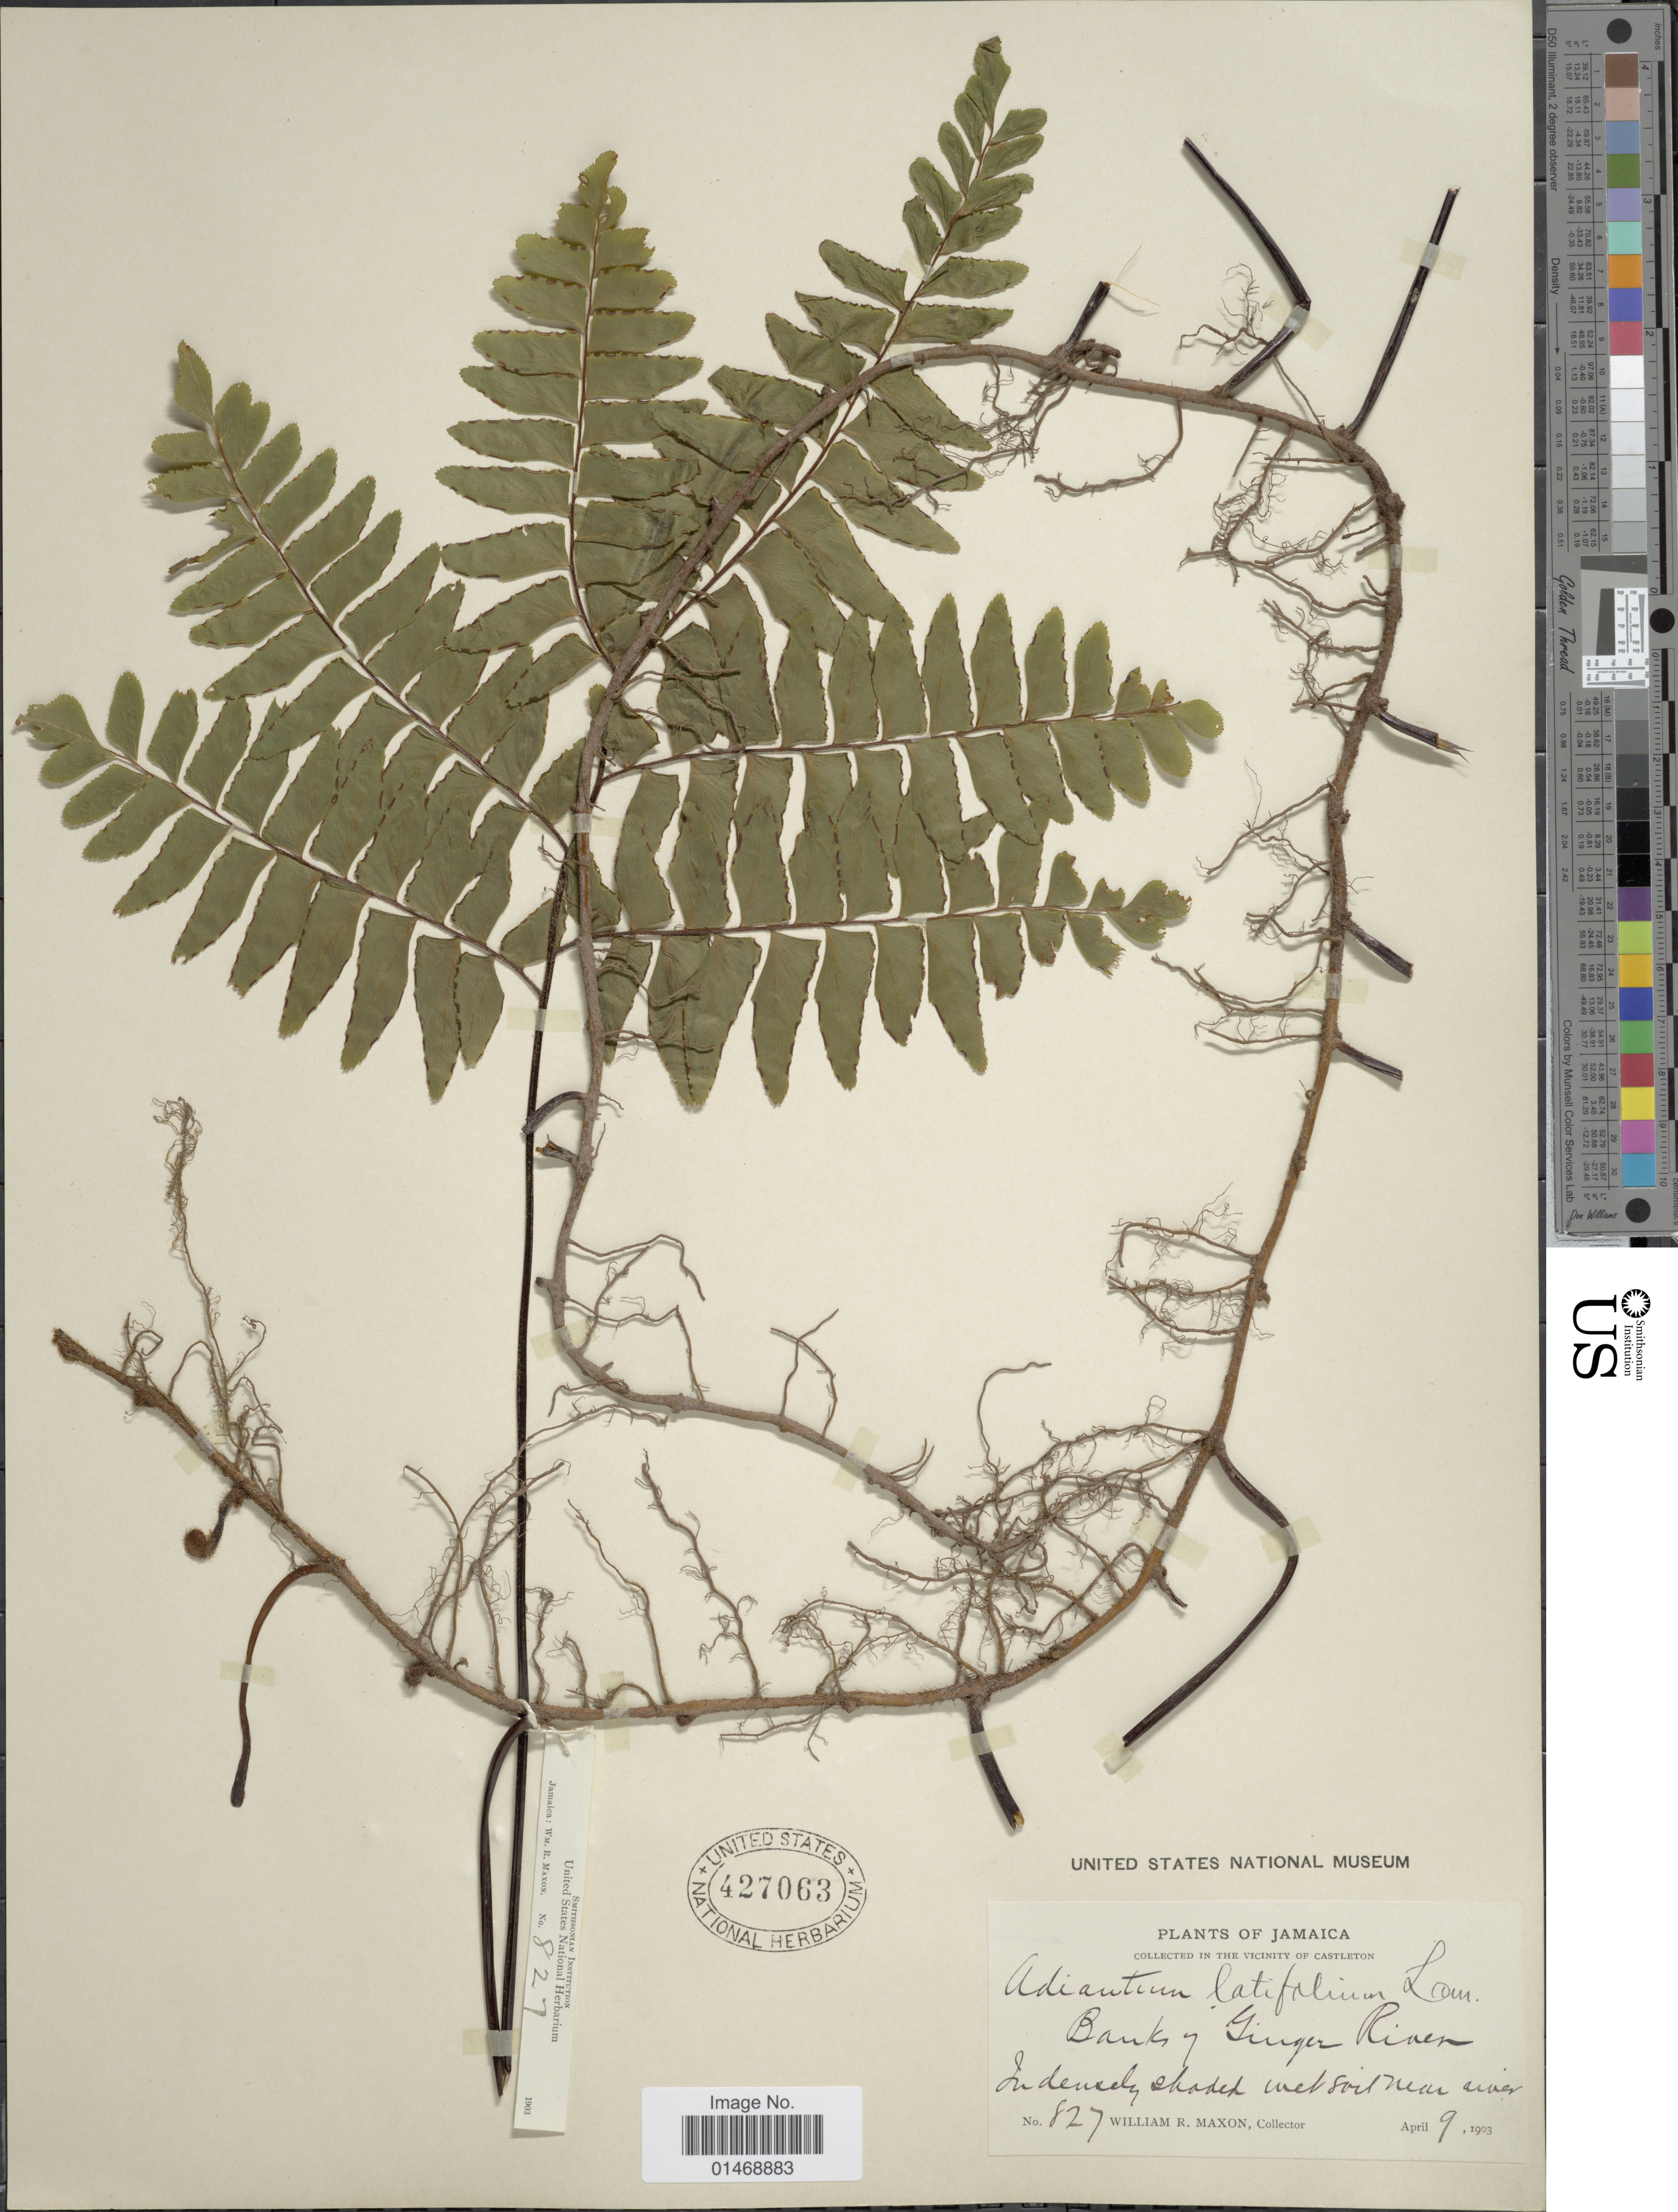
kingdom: Plantae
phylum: Tracheophyta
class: Polypodiopsida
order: Polypodiales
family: Pteridaceae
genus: Adiantum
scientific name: Adiantum latifolium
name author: Lam.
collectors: W. R. Maxon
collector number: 827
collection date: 1903-04-09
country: Jamaica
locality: In the vicinity of Castleton, Banks of the Guiga River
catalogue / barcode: US 427063